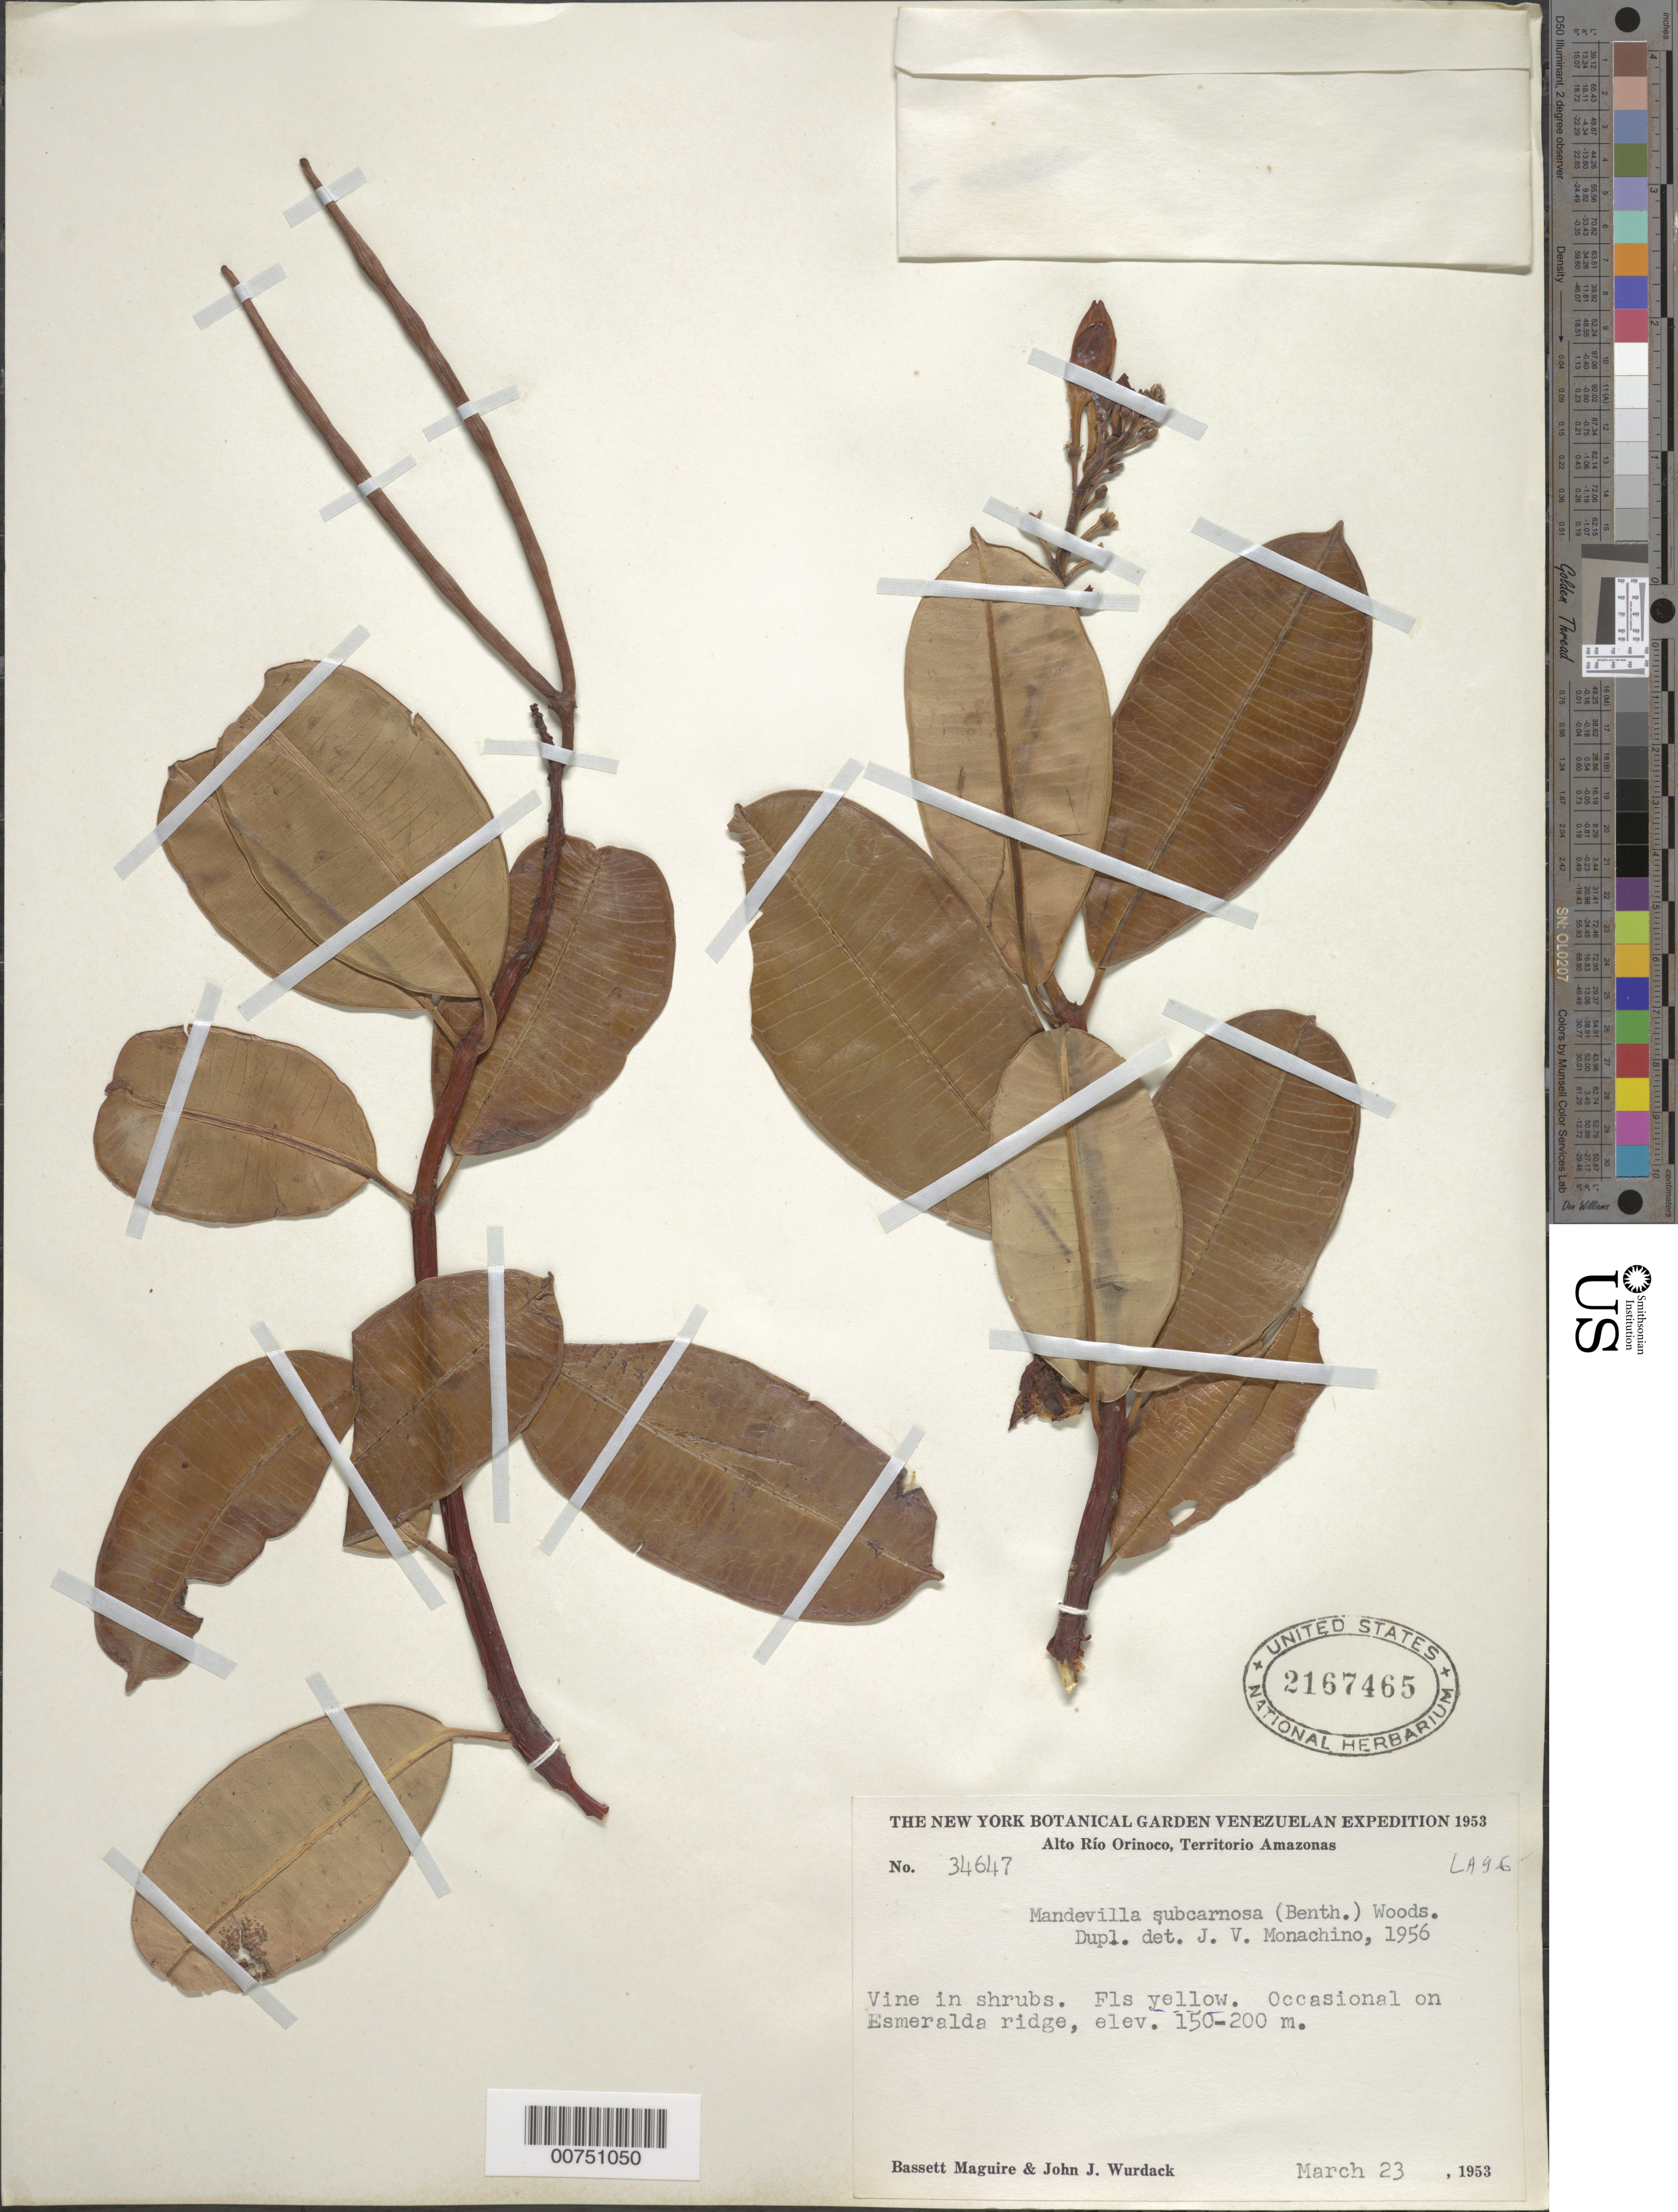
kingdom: Plantae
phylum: Tracheophyta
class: Magnoliopsida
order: Gentianales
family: Apocynaceae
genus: Mandevilla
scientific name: Mandevilla subcarnosa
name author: (Benth.) Woodson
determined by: Monachino, J. V.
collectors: B. Maguire & J. J. Wurdack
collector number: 34647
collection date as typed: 23-Mar-53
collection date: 1953-03-23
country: Venezuela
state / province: Amazonas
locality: Alto Río Orinoco, Esmeralda Ridge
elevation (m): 150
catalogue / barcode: US 2167465